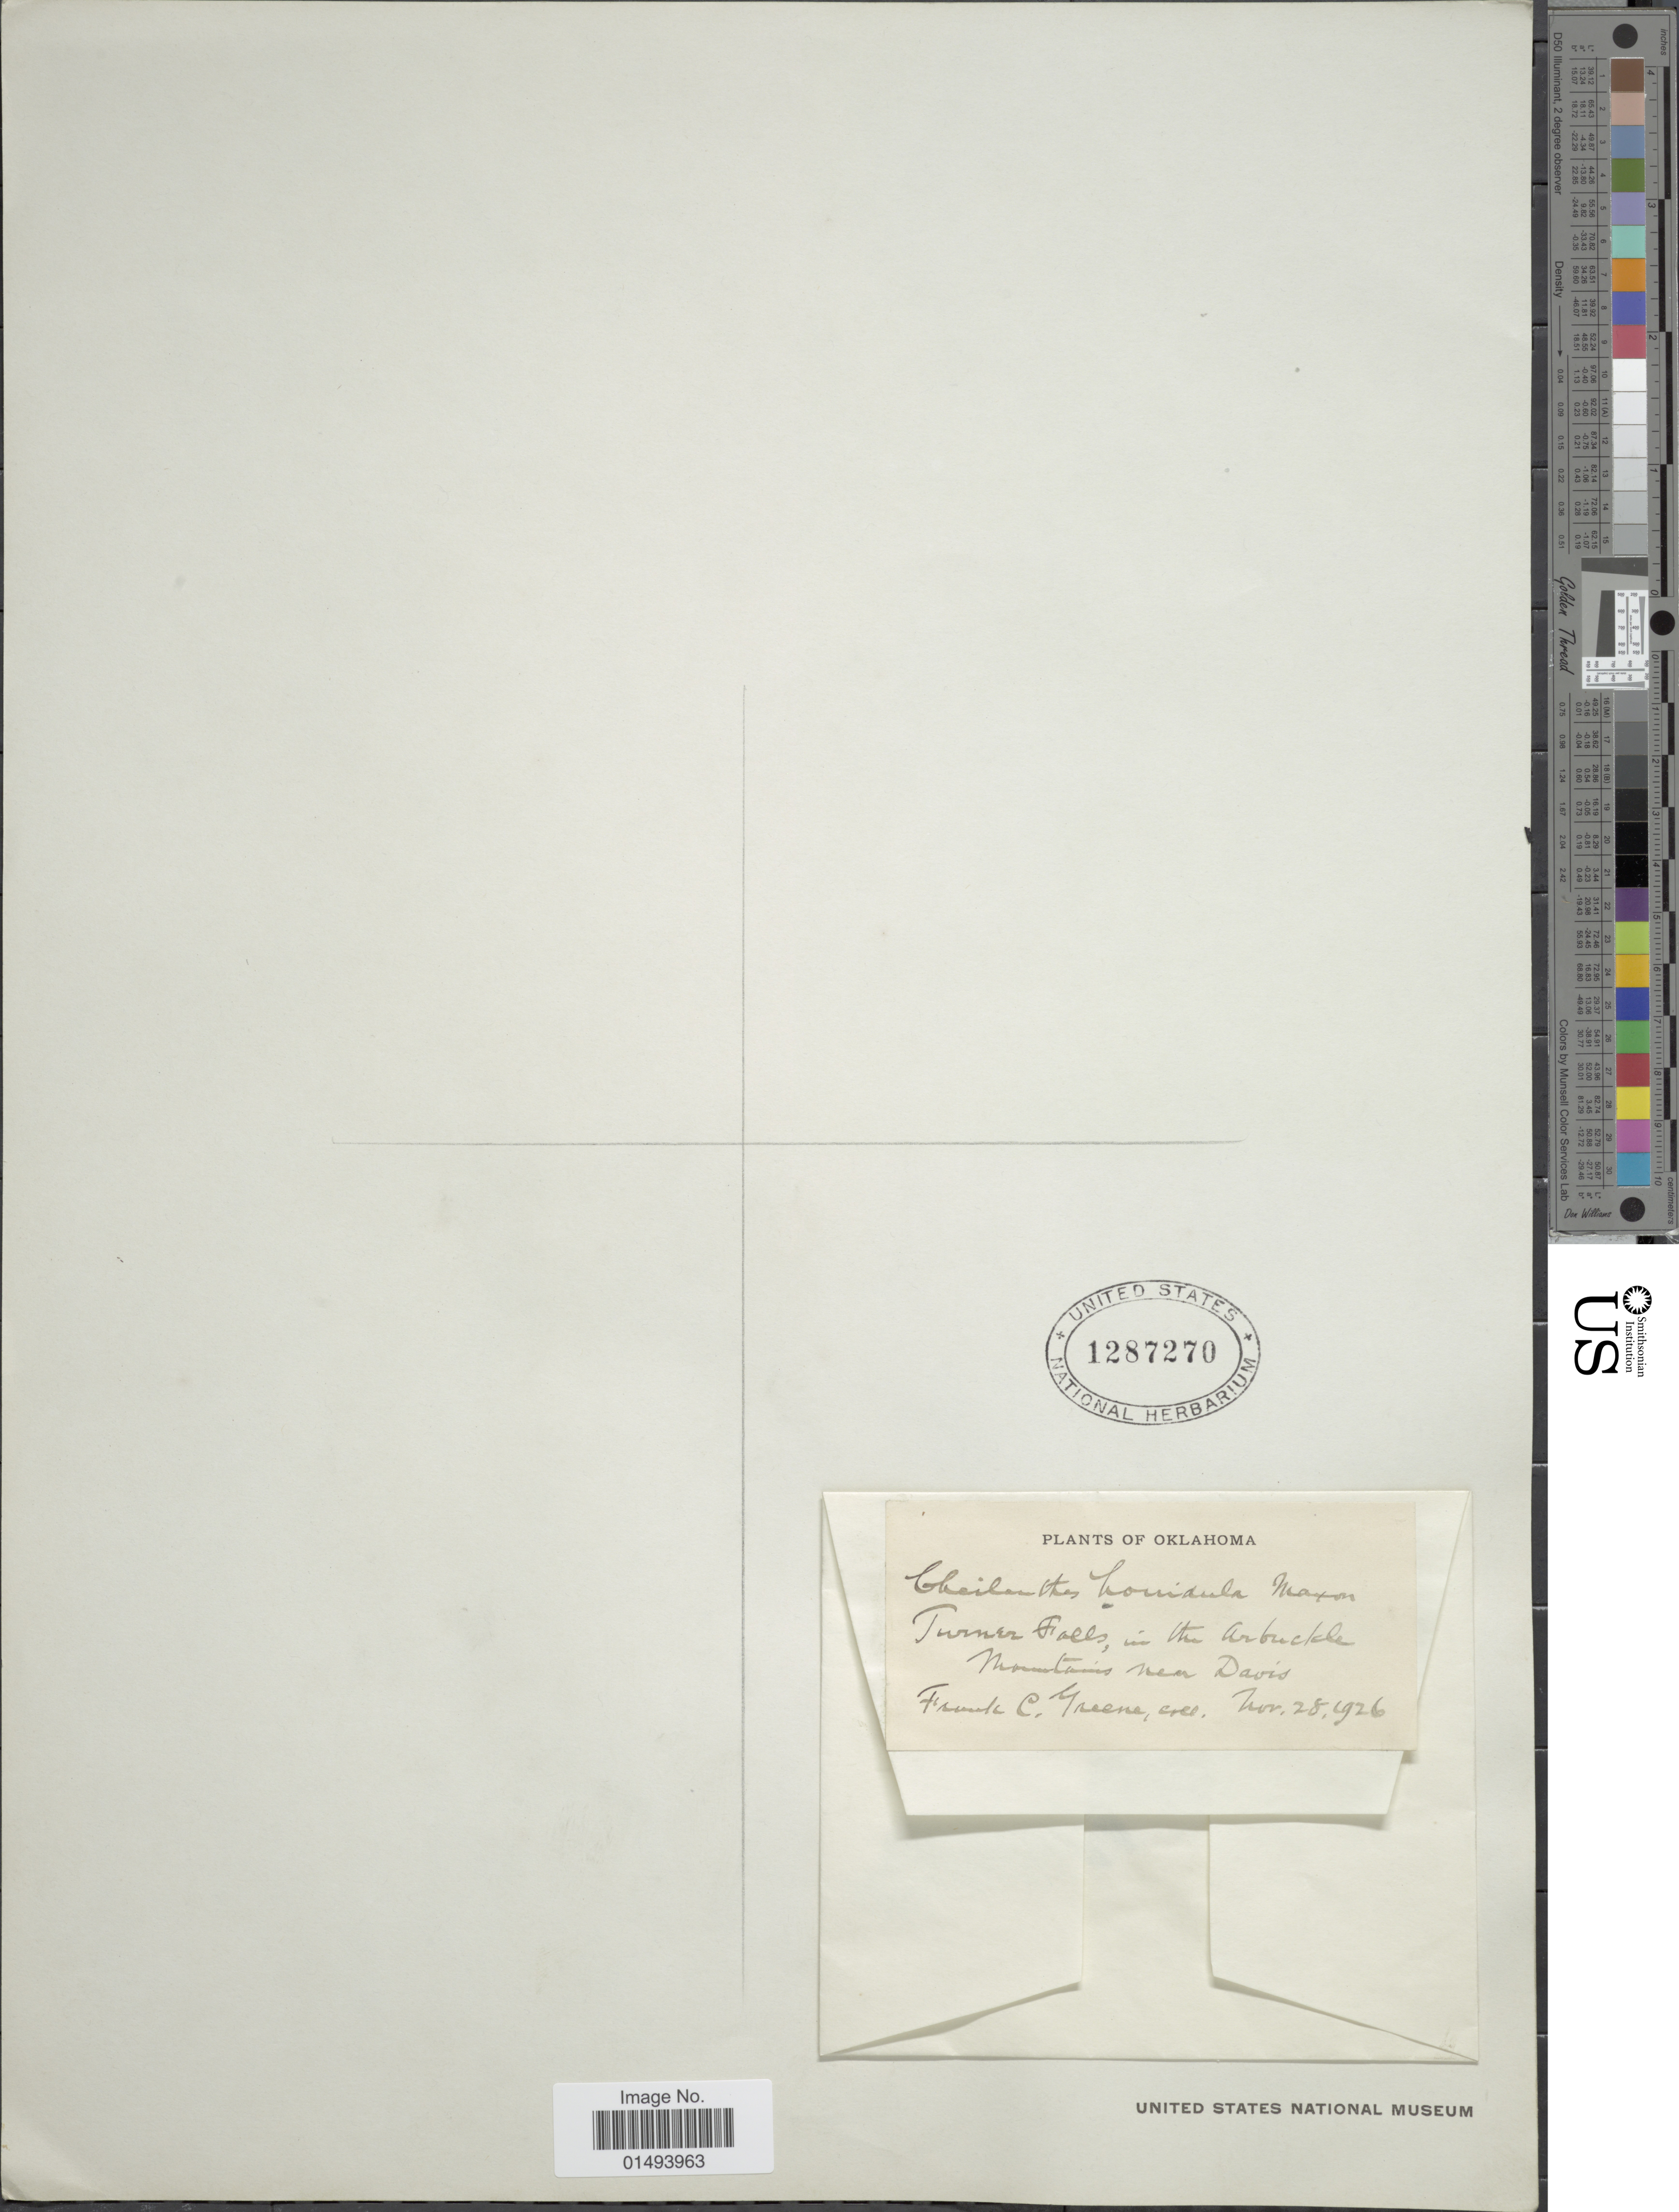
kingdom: Plantae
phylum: Tracheophyta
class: Polypodiopsida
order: Polypodiales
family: Pteridaceae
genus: Myriopteris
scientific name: Myriopteris scabra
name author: (C. Chr.) Grusz & Windham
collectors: F. C. Greene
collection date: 1926-11-28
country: United States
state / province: Oklahoma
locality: Plants of Oklahoma, Turner Falls, in the Arbuckle Mountains near Davis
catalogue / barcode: US 1287270